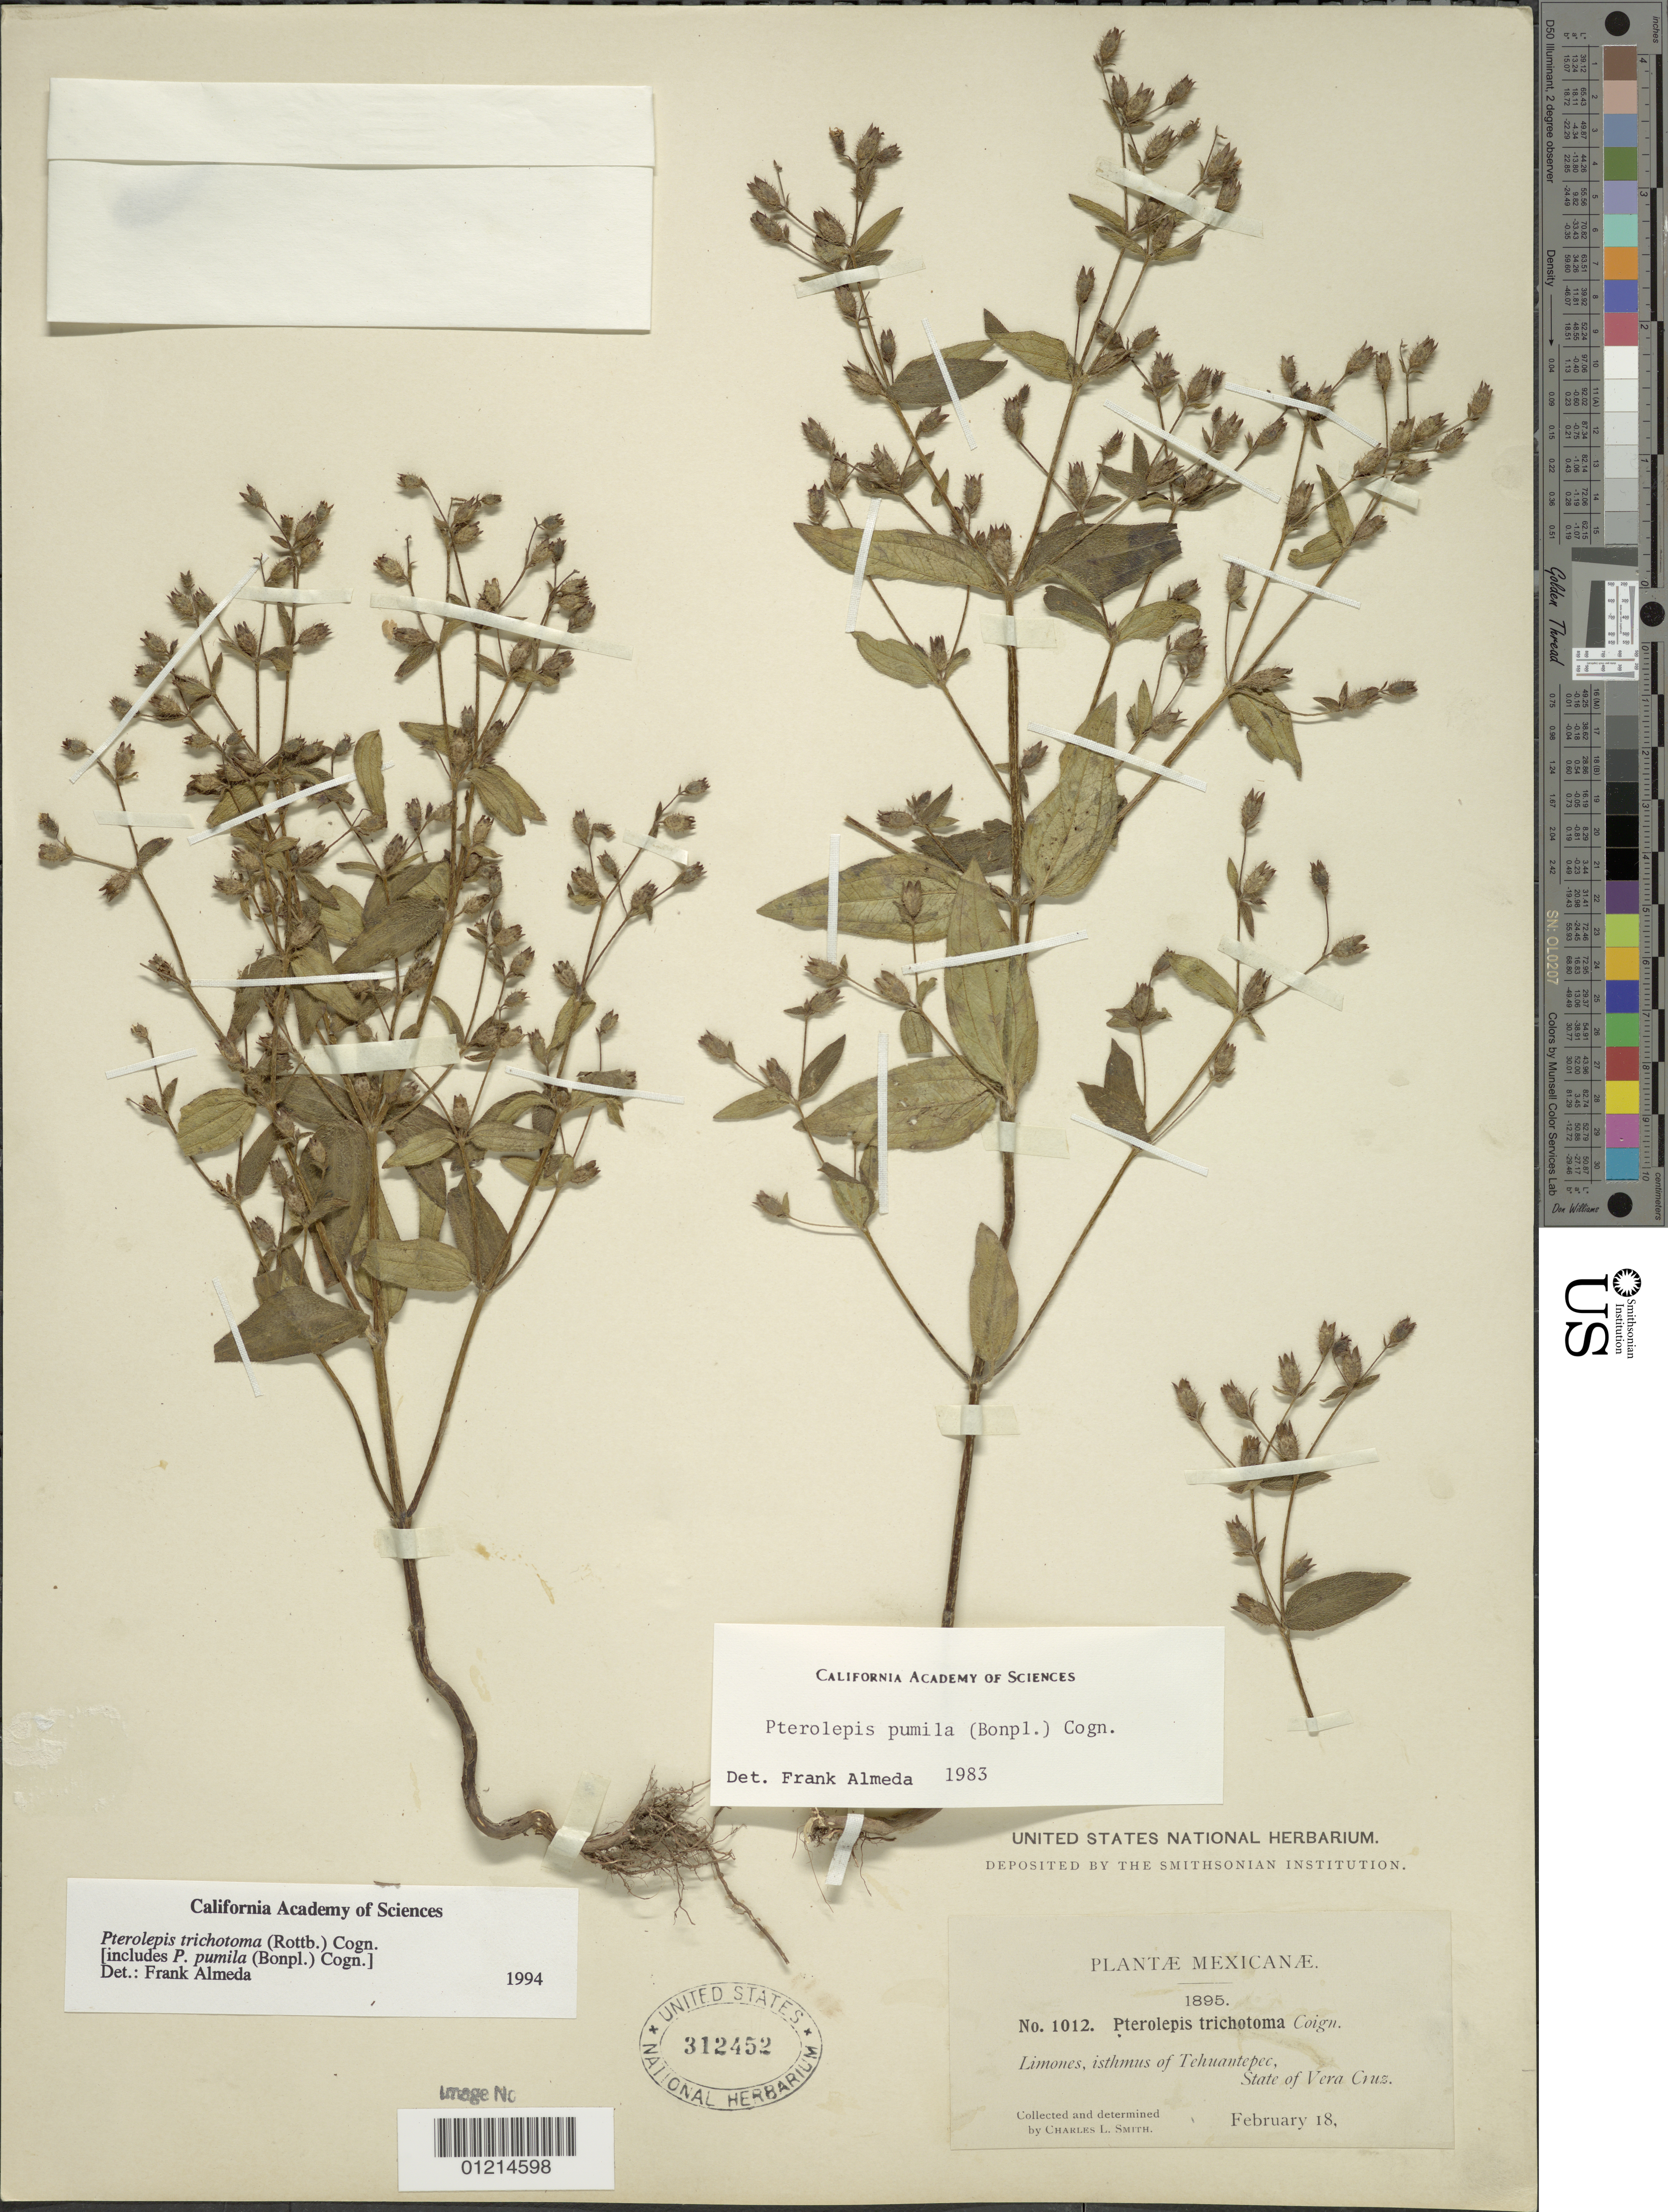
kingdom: Plantae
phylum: Tracheophyta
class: Magnoliopsida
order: Myrtales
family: Melastomataceae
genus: Pterolepis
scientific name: Pterolepis trichotoma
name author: (Rottb.) Cogn.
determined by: Almeda, F.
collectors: C. L. Smith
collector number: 1012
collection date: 1895-10-18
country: Mexico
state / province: Veracruz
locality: Limones, isthmus of Tehuantepec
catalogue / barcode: US 312452